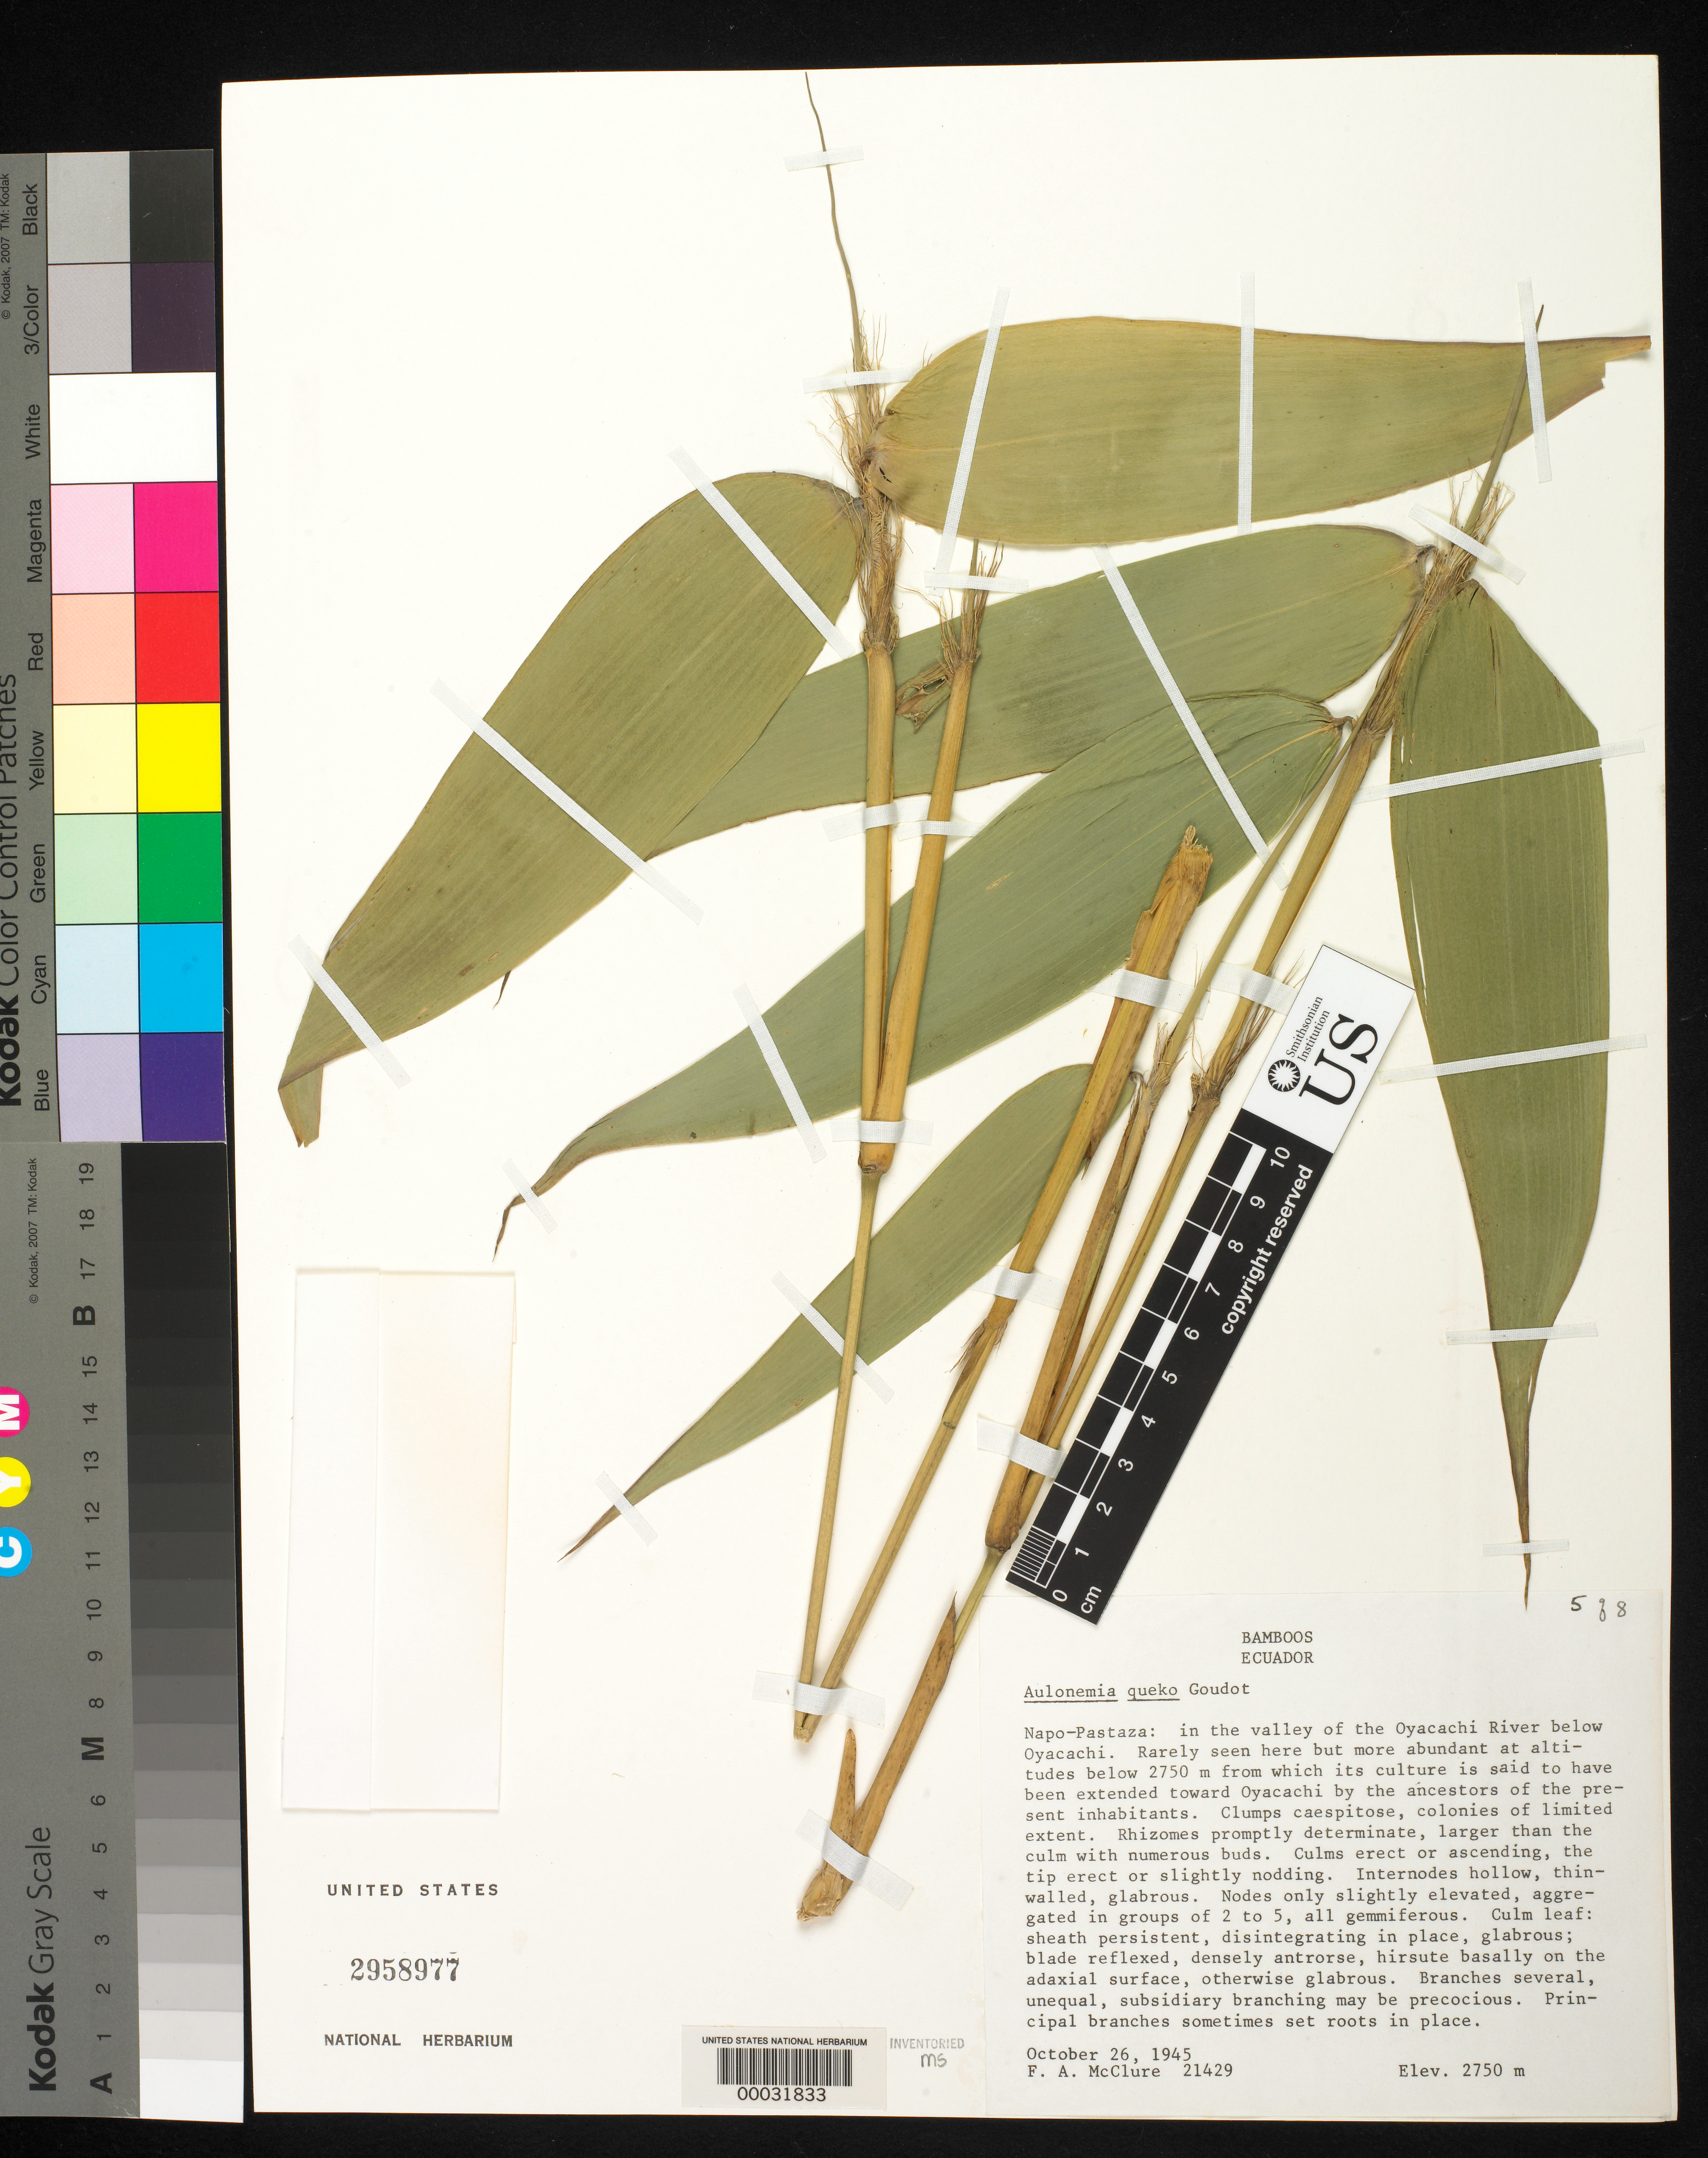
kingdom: Plantae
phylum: Tracheophyta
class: Liliopsida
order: Poales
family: Poaceae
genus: Aulonemia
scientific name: Aulonemia queko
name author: Goudot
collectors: F. A. McClure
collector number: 21429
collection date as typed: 26 Oct 1945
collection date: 1945-10-26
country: Ecuador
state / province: Napo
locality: Below oyacachi, Prov. of Napo-pastaza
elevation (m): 2750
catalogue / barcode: US 2958977